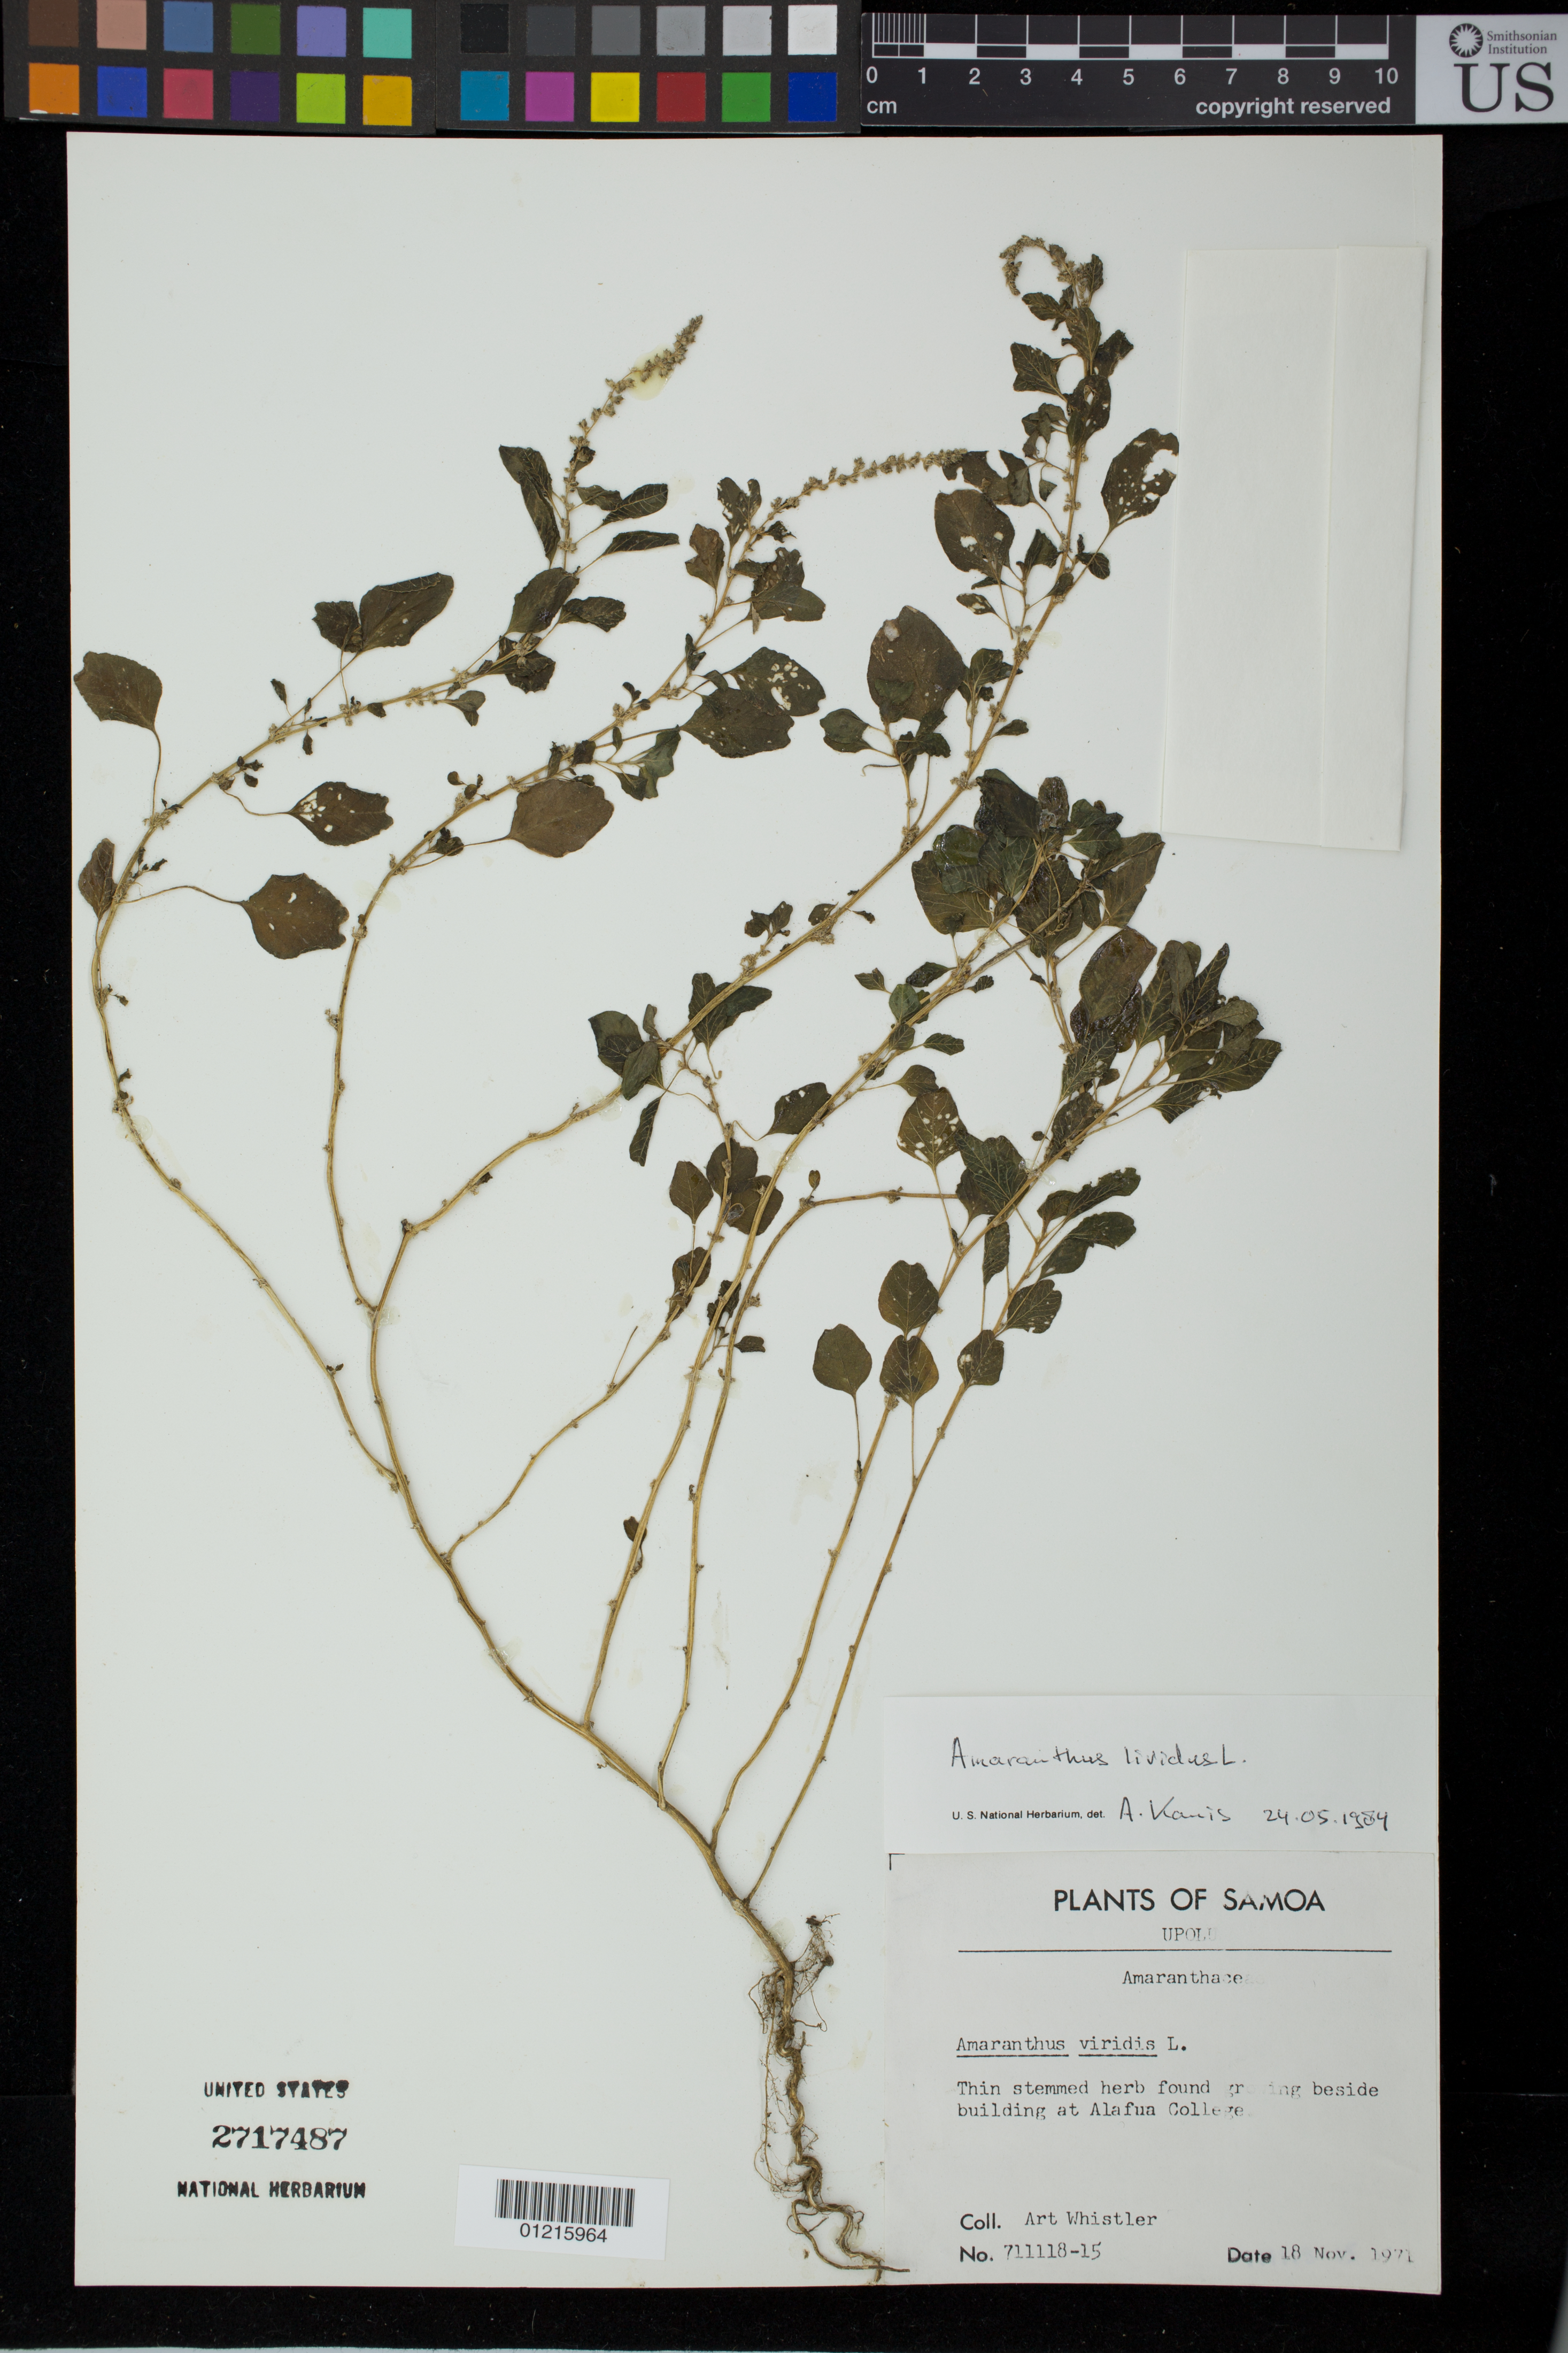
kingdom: Plantae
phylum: Tracheophyta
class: Magnoliopsida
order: Caryophyllales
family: Amaranthaceae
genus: Amaranthus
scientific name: Amaranthus lividus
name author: L.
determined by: Kanis, A.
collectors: A. Whistler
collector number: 711118-15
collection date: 1971-11-18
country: Samoa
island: Upolu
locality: Beside building at Alafua college.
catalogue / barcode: US 2717487